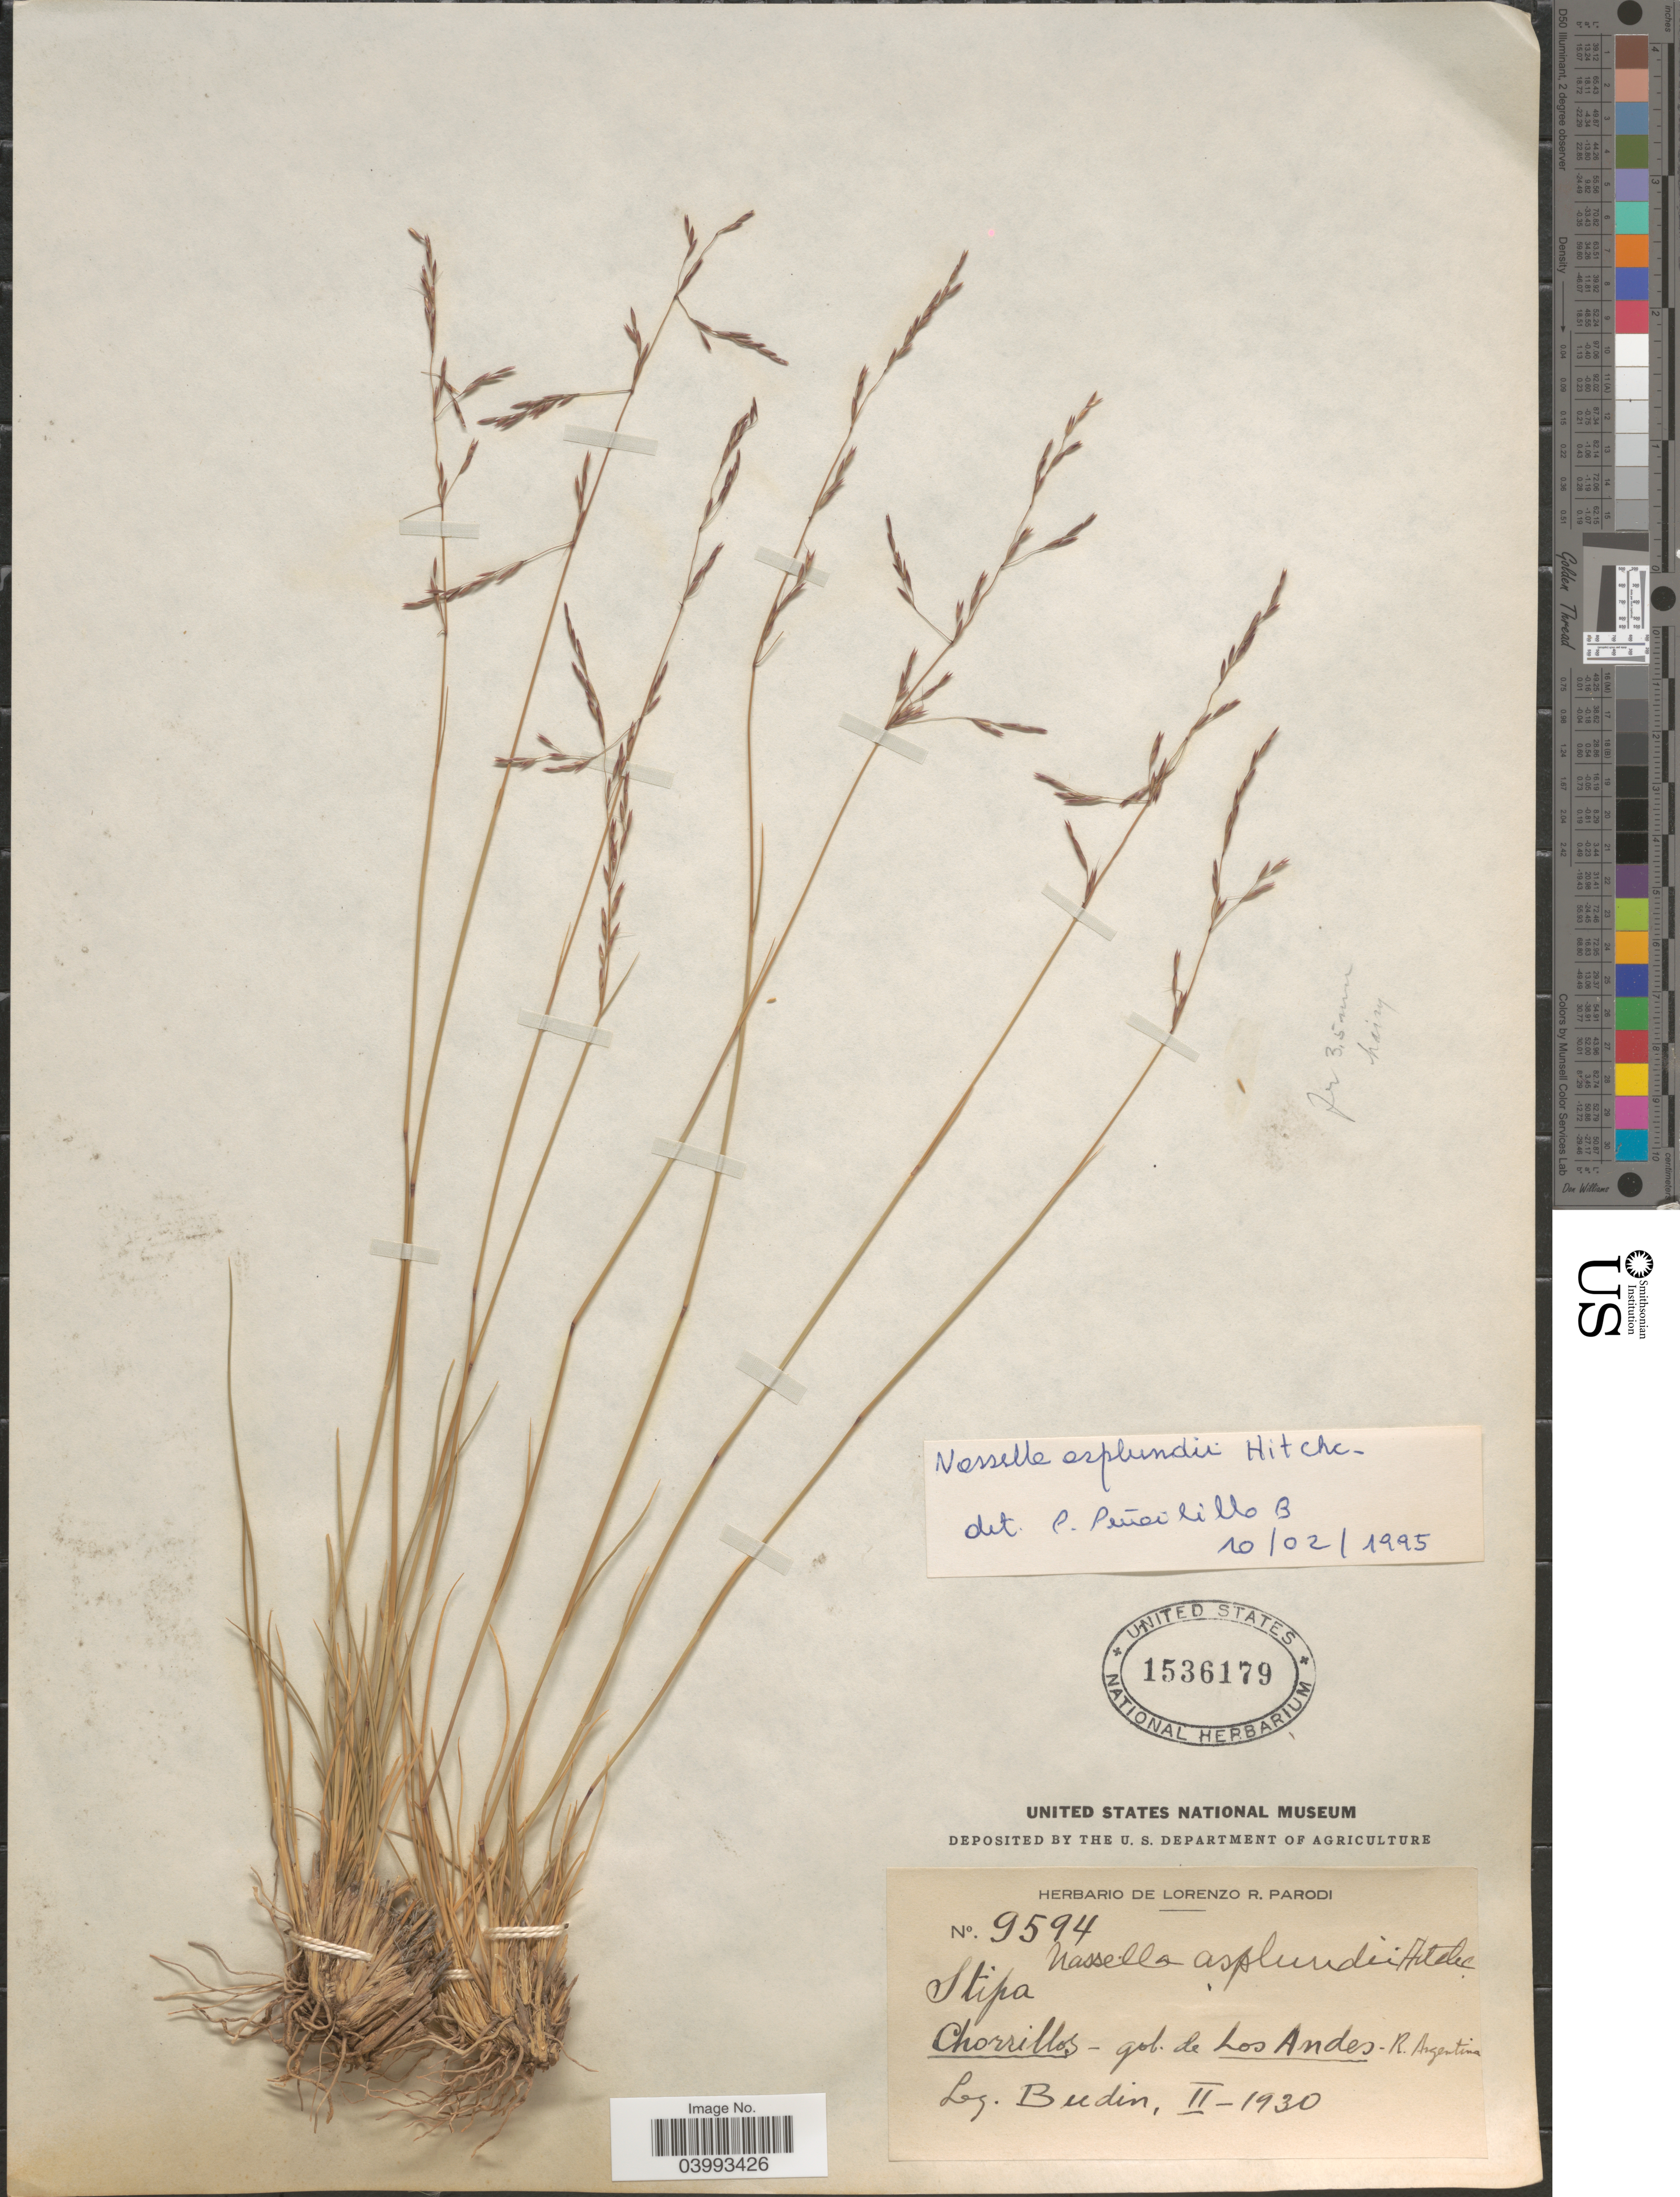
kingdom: Plantae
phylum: Tracheophyta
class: Liliopsida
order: Poales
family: Poaceae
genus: Nassella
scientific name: Nassella asplundii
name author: Hitchc.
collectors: Budin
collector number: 9594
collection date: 1930-02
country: Argentina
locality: Chorillos - gob. de Los Andes. R. Argentina.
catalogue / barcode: US 1536179